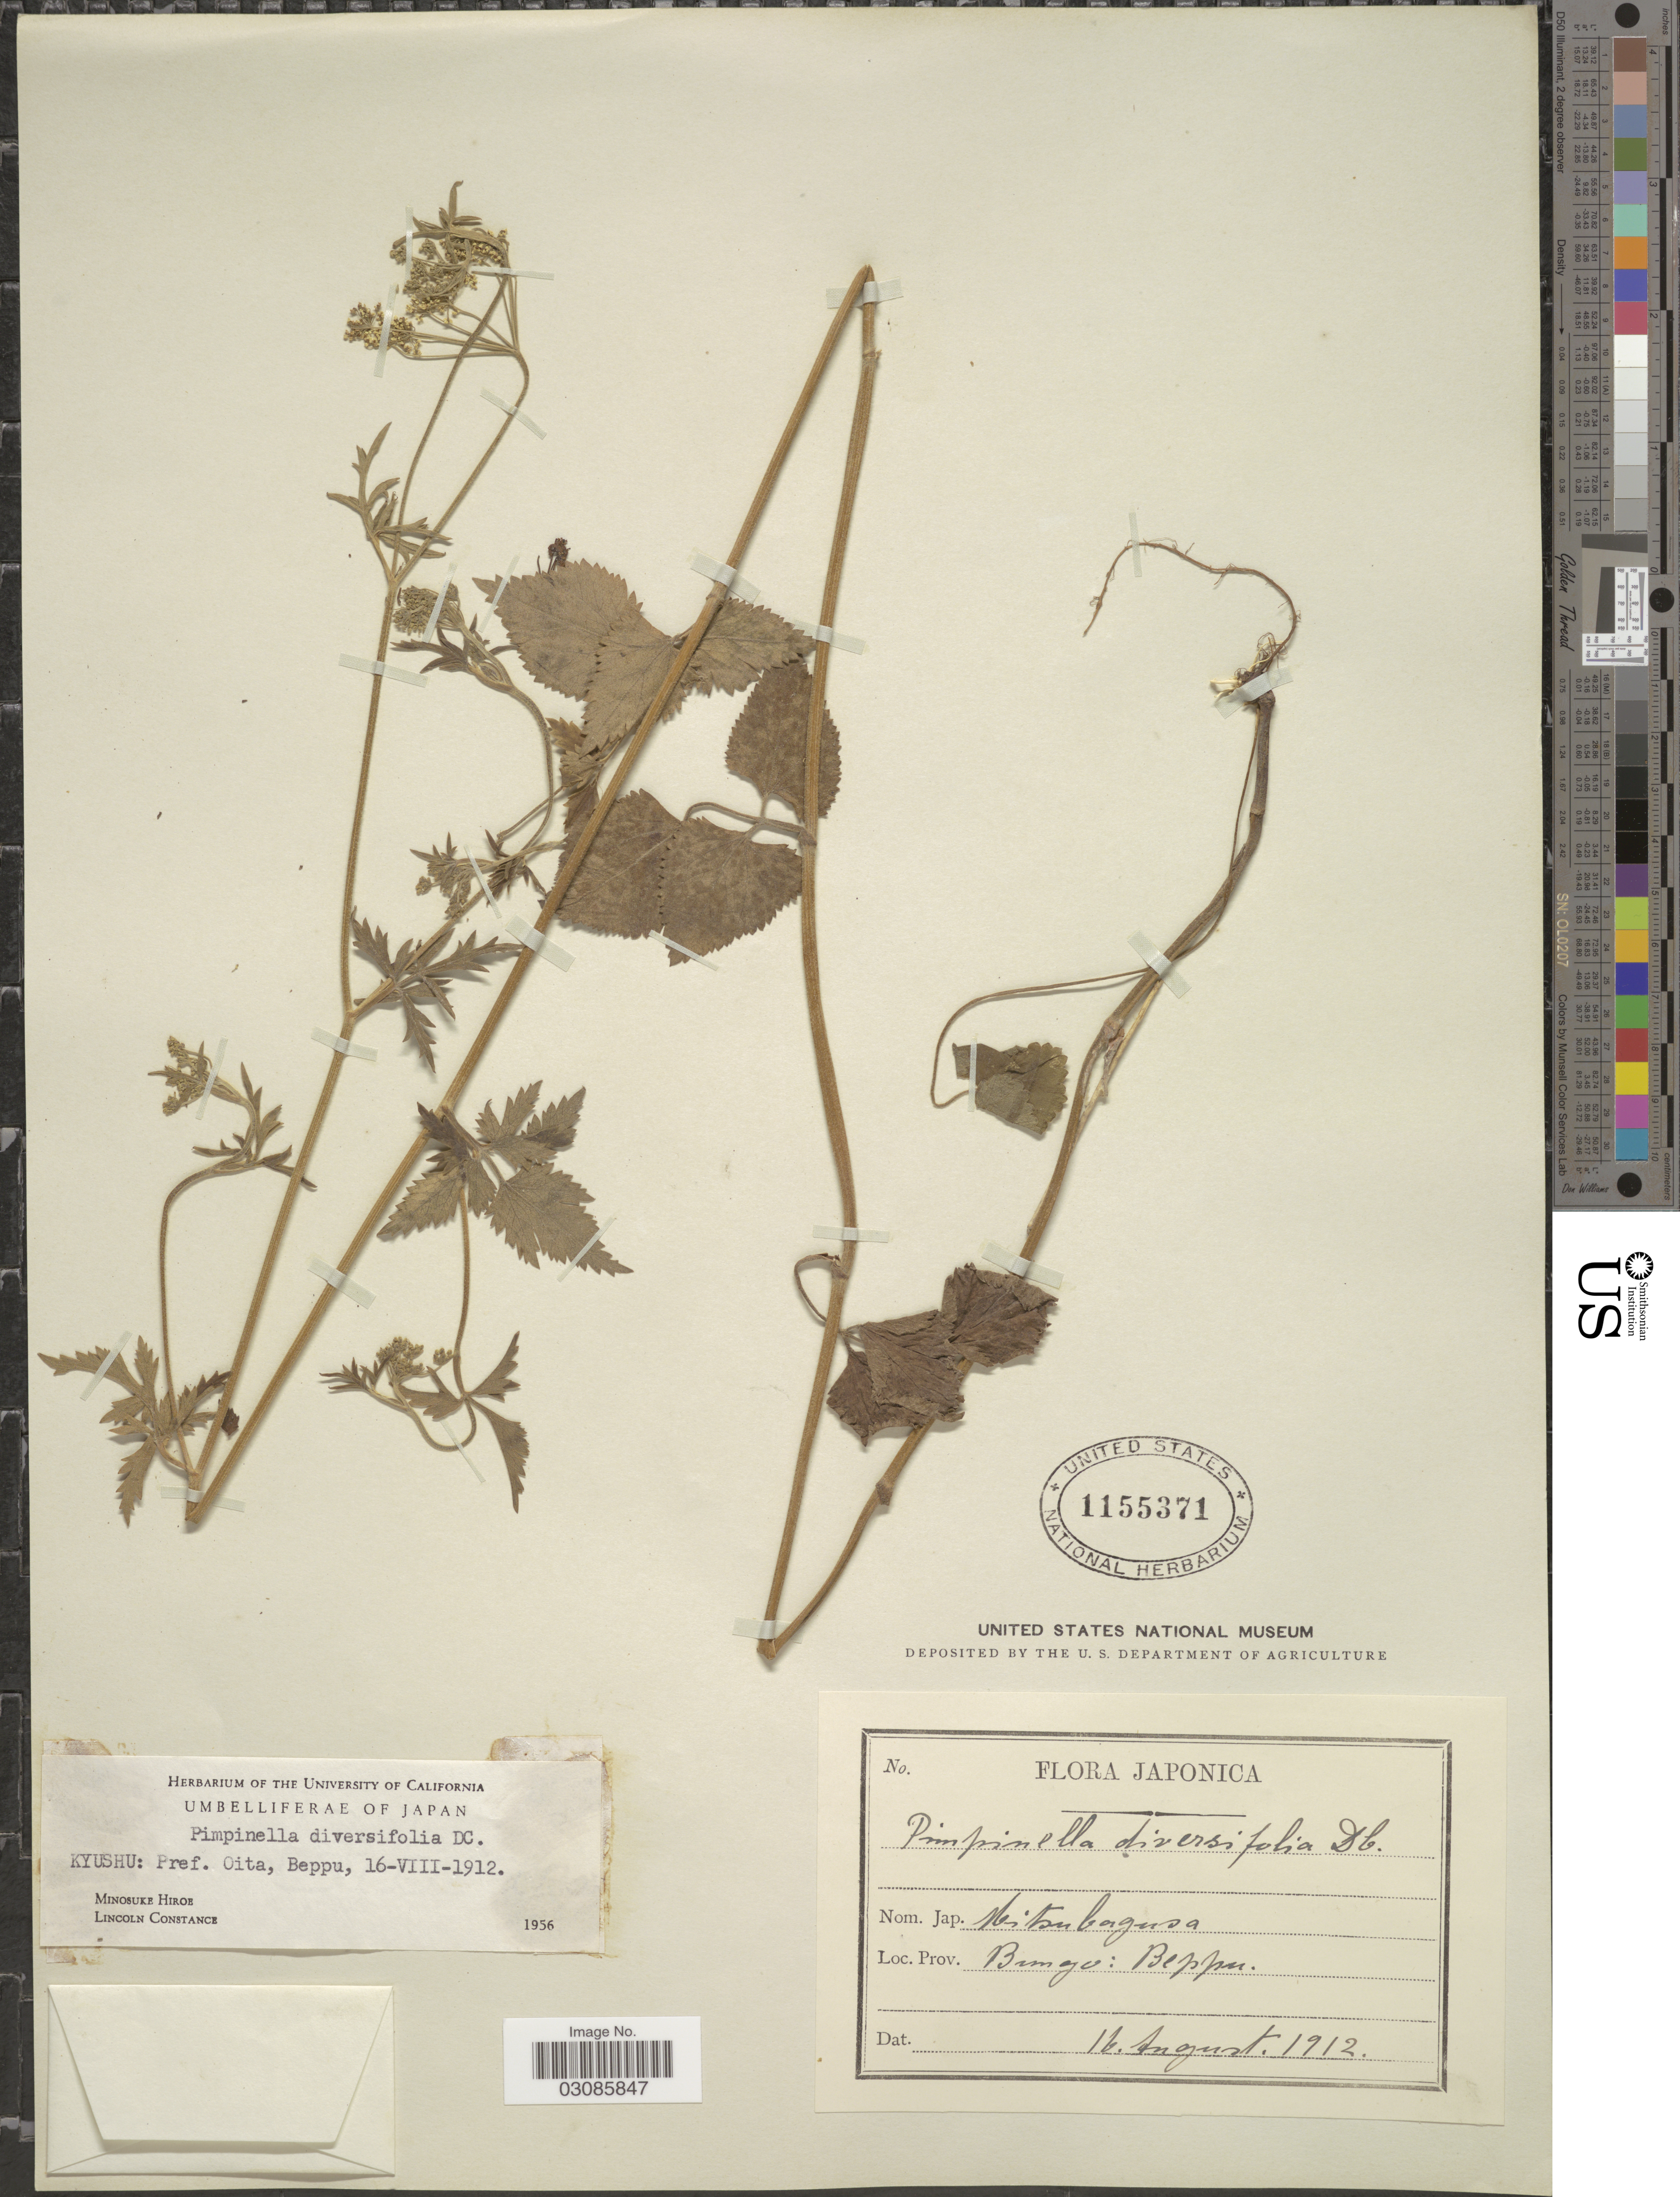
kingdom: Plantae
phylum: Tracheophyta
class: Magnoliopsida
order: Apiales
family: Apiaceae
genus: Pimpinella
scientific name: Pimpinella diversifolia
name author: DC.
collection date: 1912-08-16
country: Japan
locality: Japonica. Prov. Bungo: Beppu.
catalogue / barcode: US 1155371